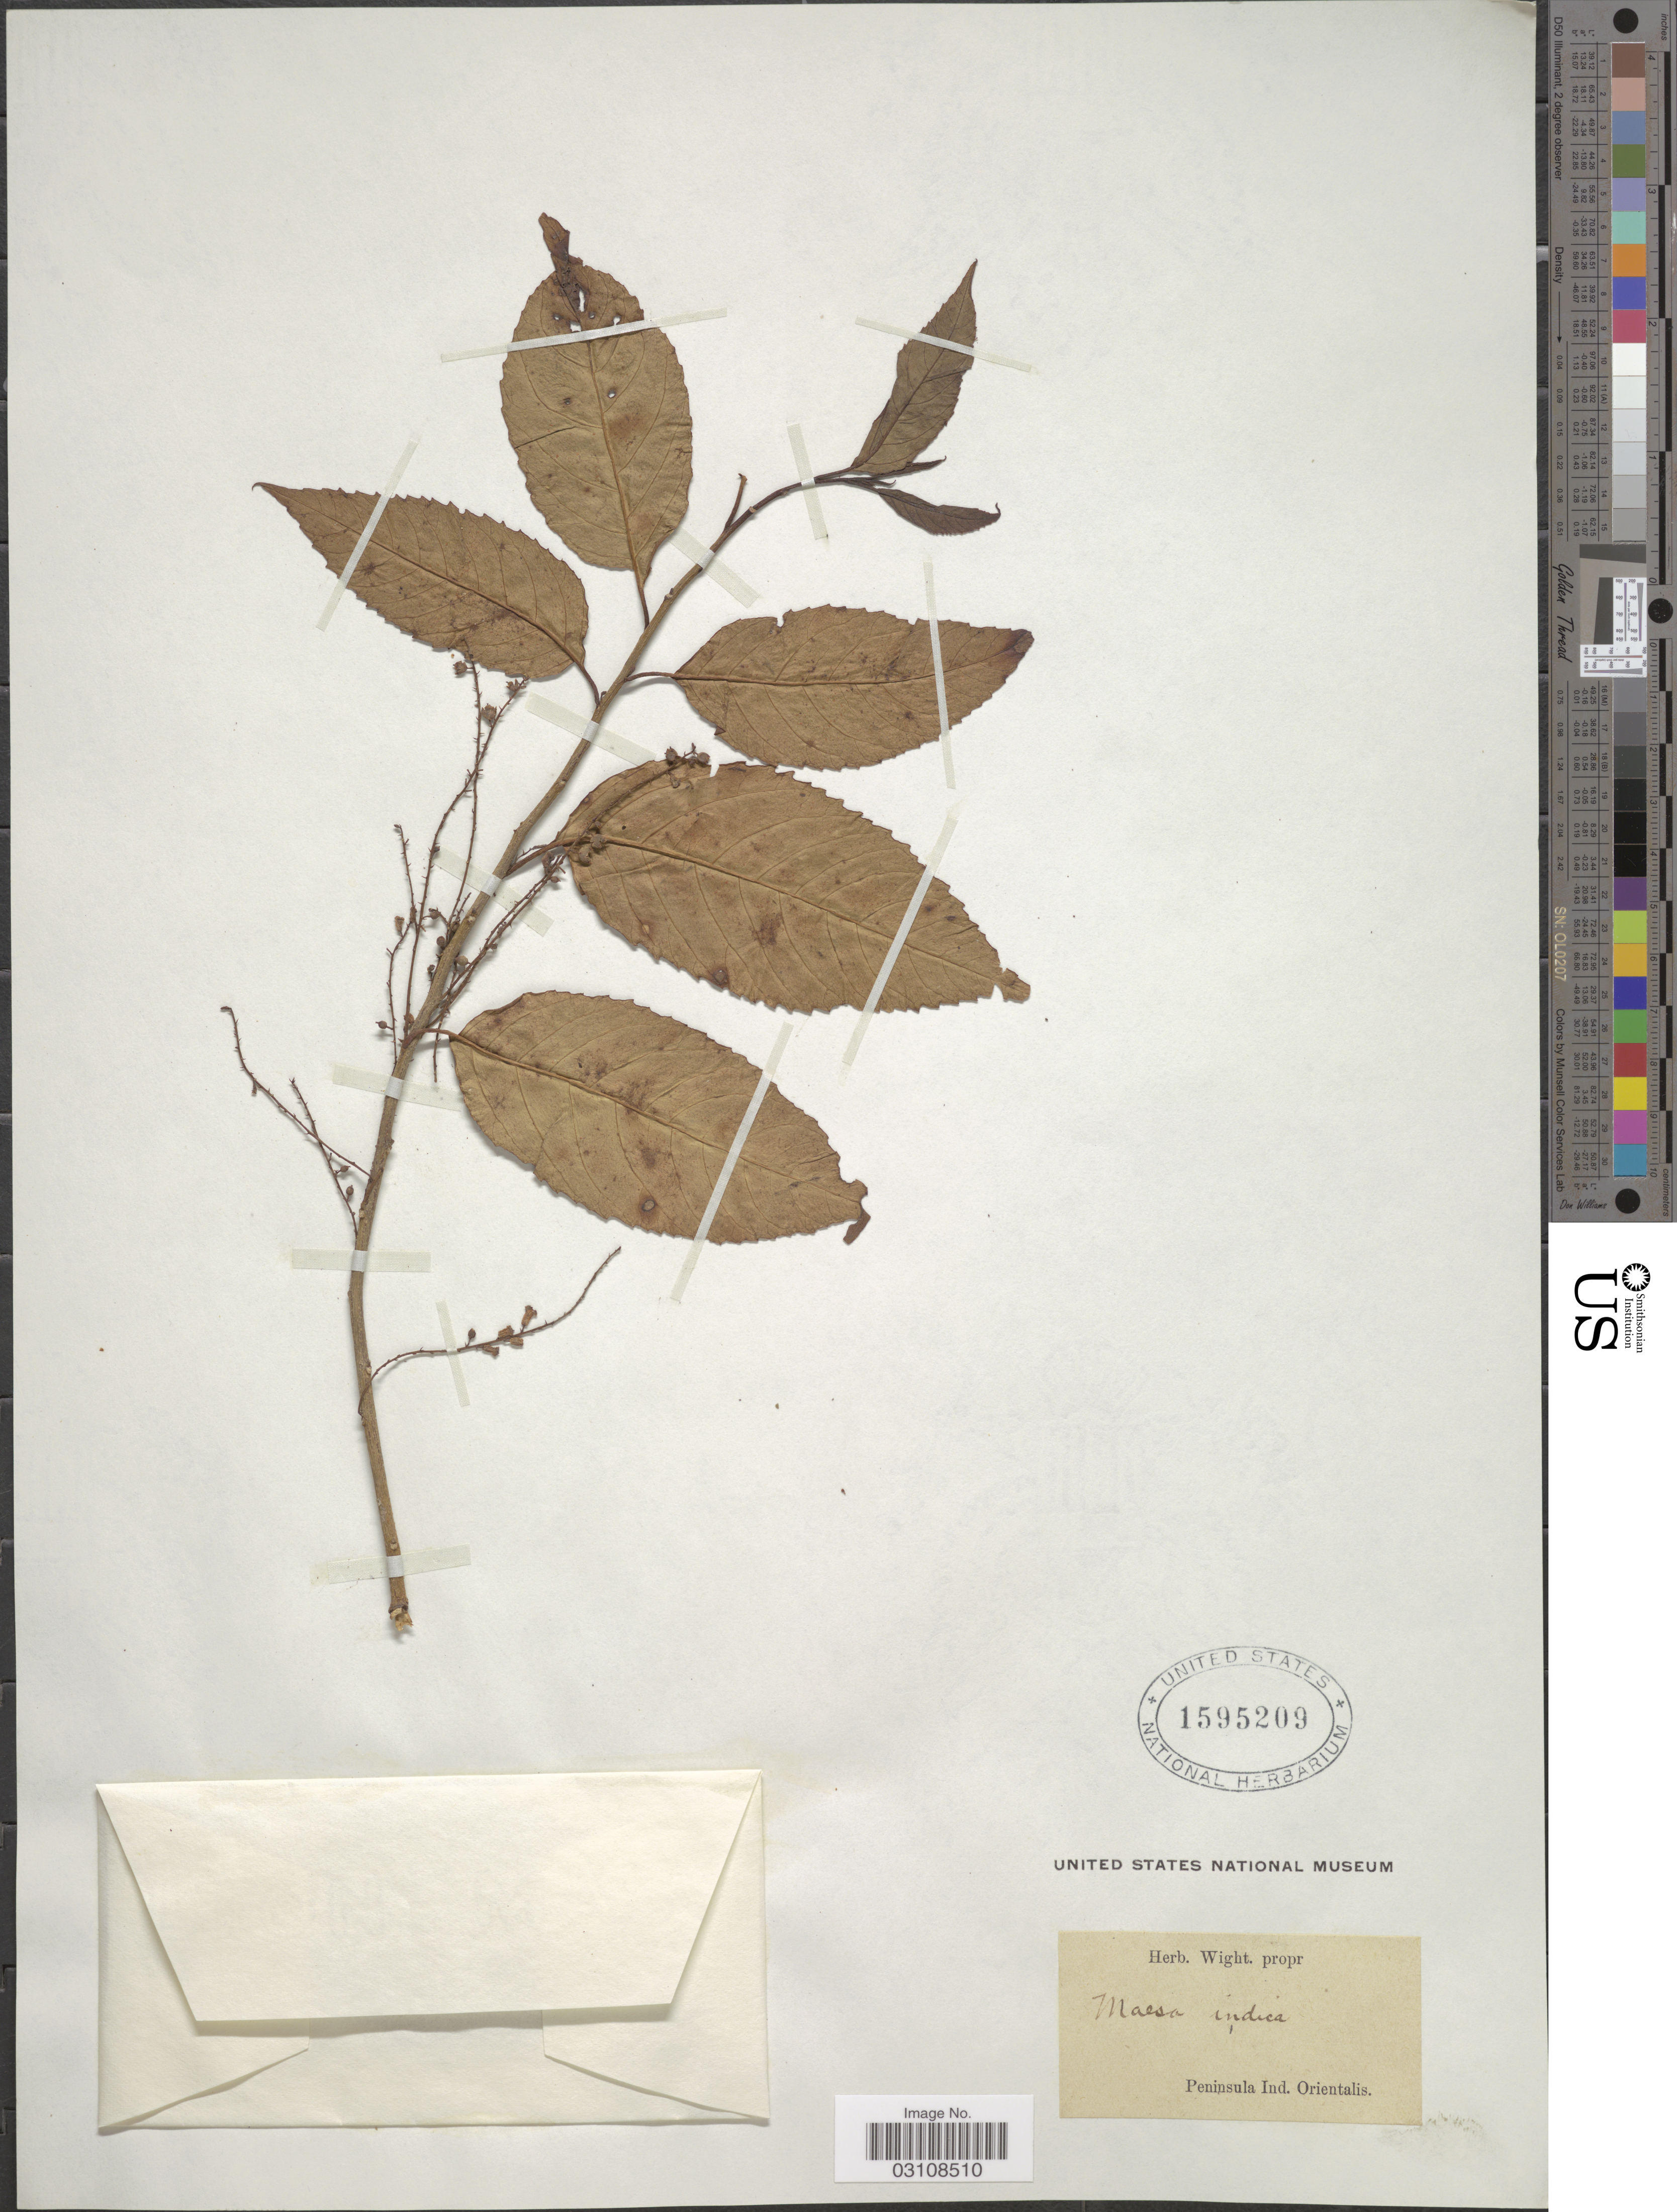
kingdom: Plantae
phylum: Tracheophyta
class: Magnoliopsida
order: Ericales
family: Primulaceae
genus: Maesa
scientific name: Maesa indica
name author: (Roxb.) A. DC.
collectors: ex Herb. Wight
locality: Peninsula Ind. Orientalis.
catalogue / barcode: US 1595209